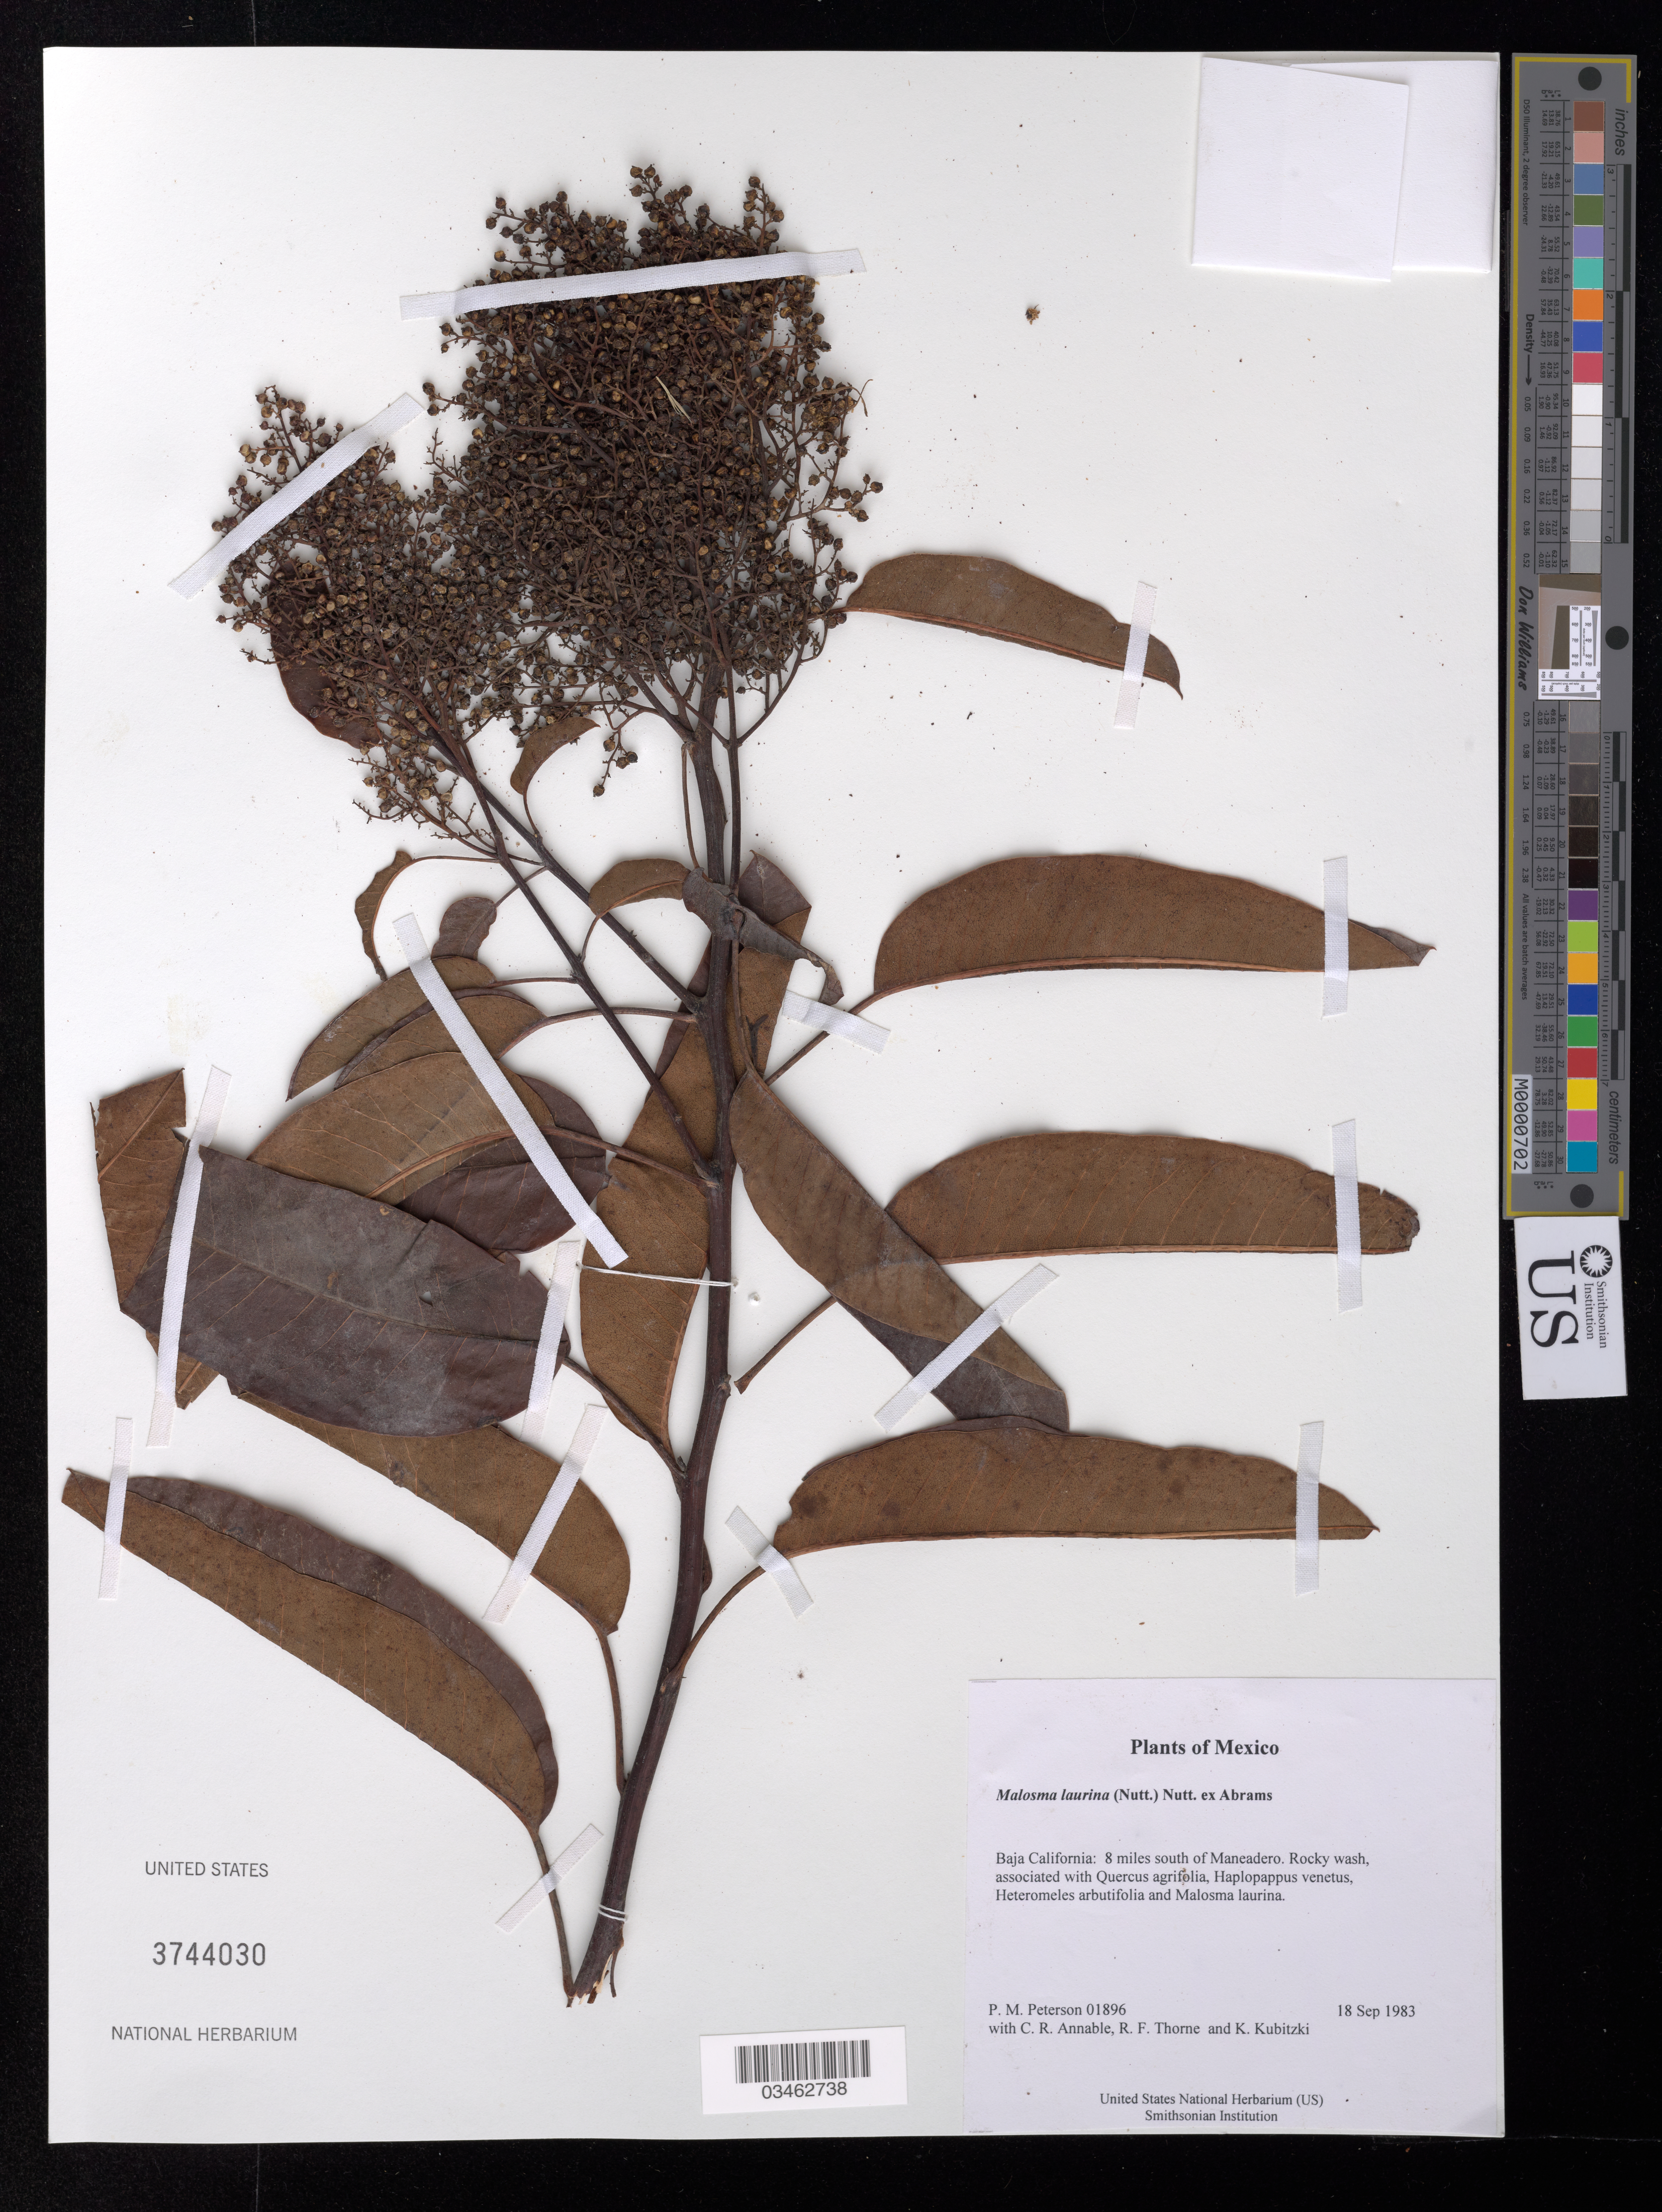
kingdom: Plantae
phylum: Tracheophyta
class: Magnoliopsida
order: Sapindales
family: Anacardiaceae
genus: Malosma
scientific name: Malosma laurina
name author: (Nutt.) Nutt. ex Abrams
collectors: P. M. Peterson, C. R. Annable, R. F. Thorne & K. Kubitzki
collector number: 01896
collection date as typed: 18 Sep 1983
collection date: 1983-09-18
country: Mexico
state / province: Baja California Norte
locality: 8 miles south of Maneadero.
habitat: Rocky wash, associated with Quercus agrifolia, Haplopappus venetus, Heteromeles arbutifolia and Malosma laurina.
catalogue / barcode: US 3744030